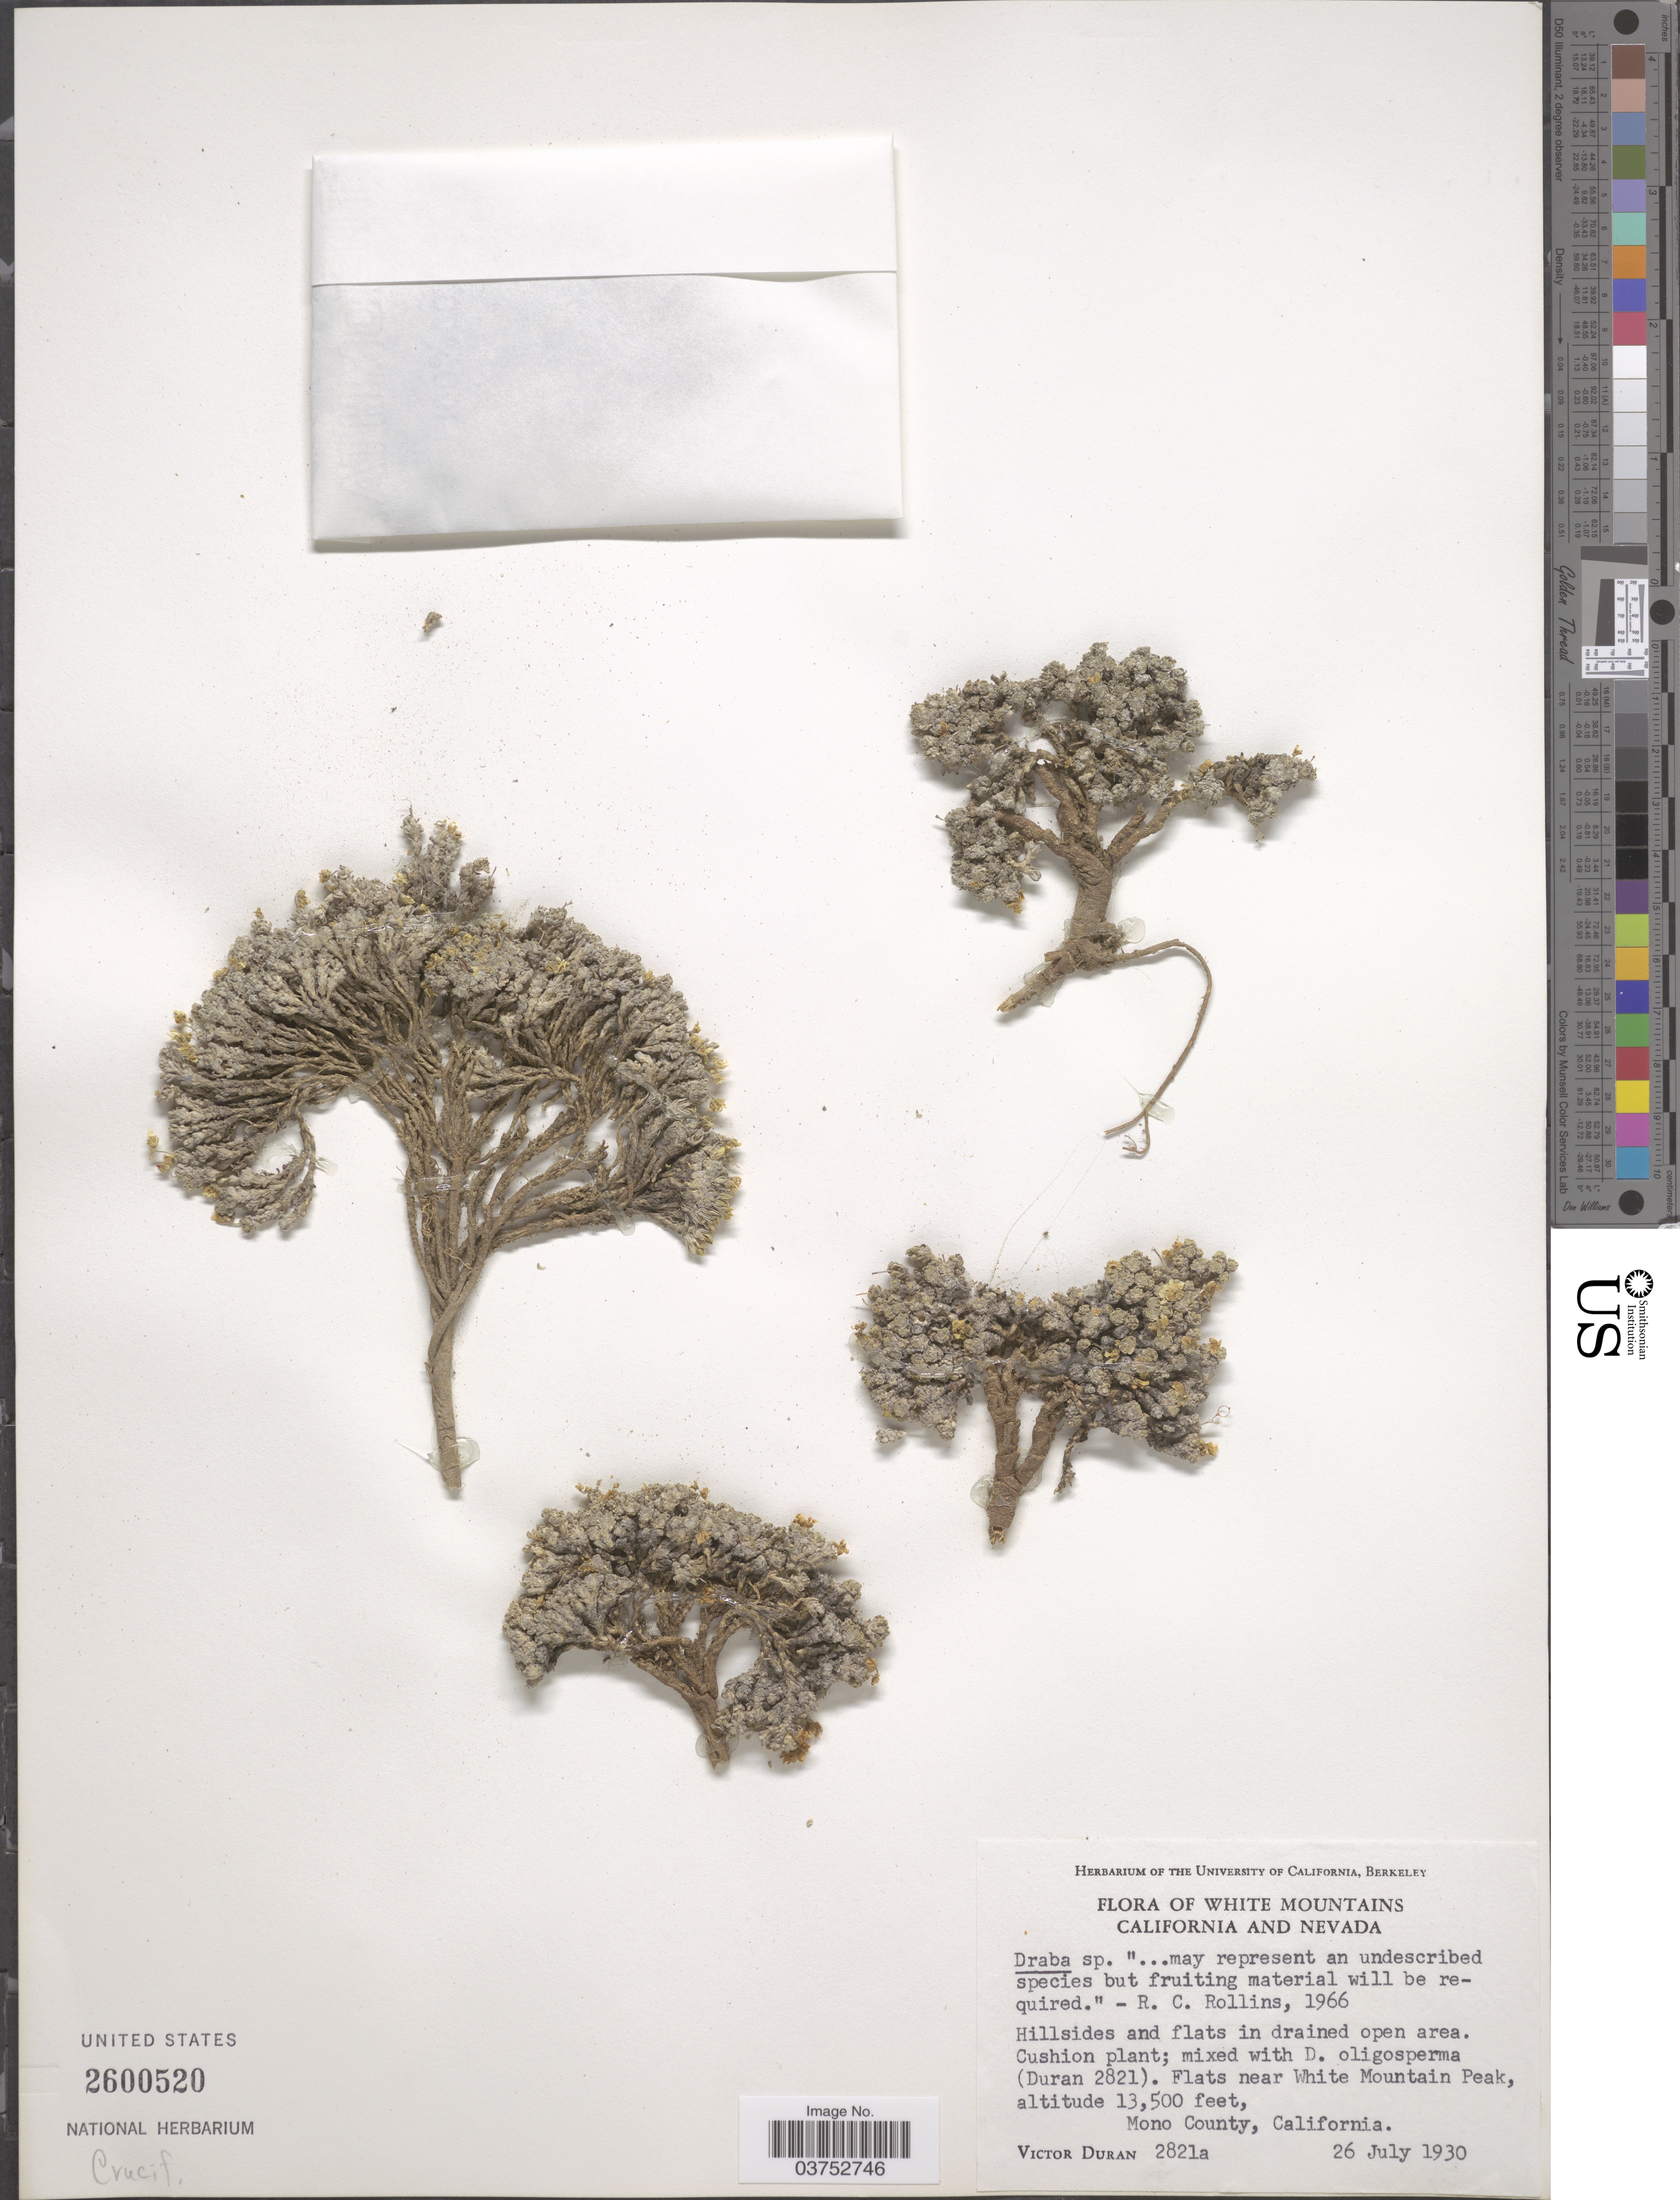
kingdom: Plantae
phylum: Tracheophyta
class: Magnoliopsida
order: Brassicales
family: Brassicaceae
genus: Draba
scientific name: Draba sp.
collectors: V. Duran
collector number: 2821a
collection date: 1930-07-26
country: United States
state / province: California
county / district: Mono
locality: White Mountains. Flats near White Mountain Peak, Mono County.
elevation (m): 4115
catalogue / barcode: US 2600520